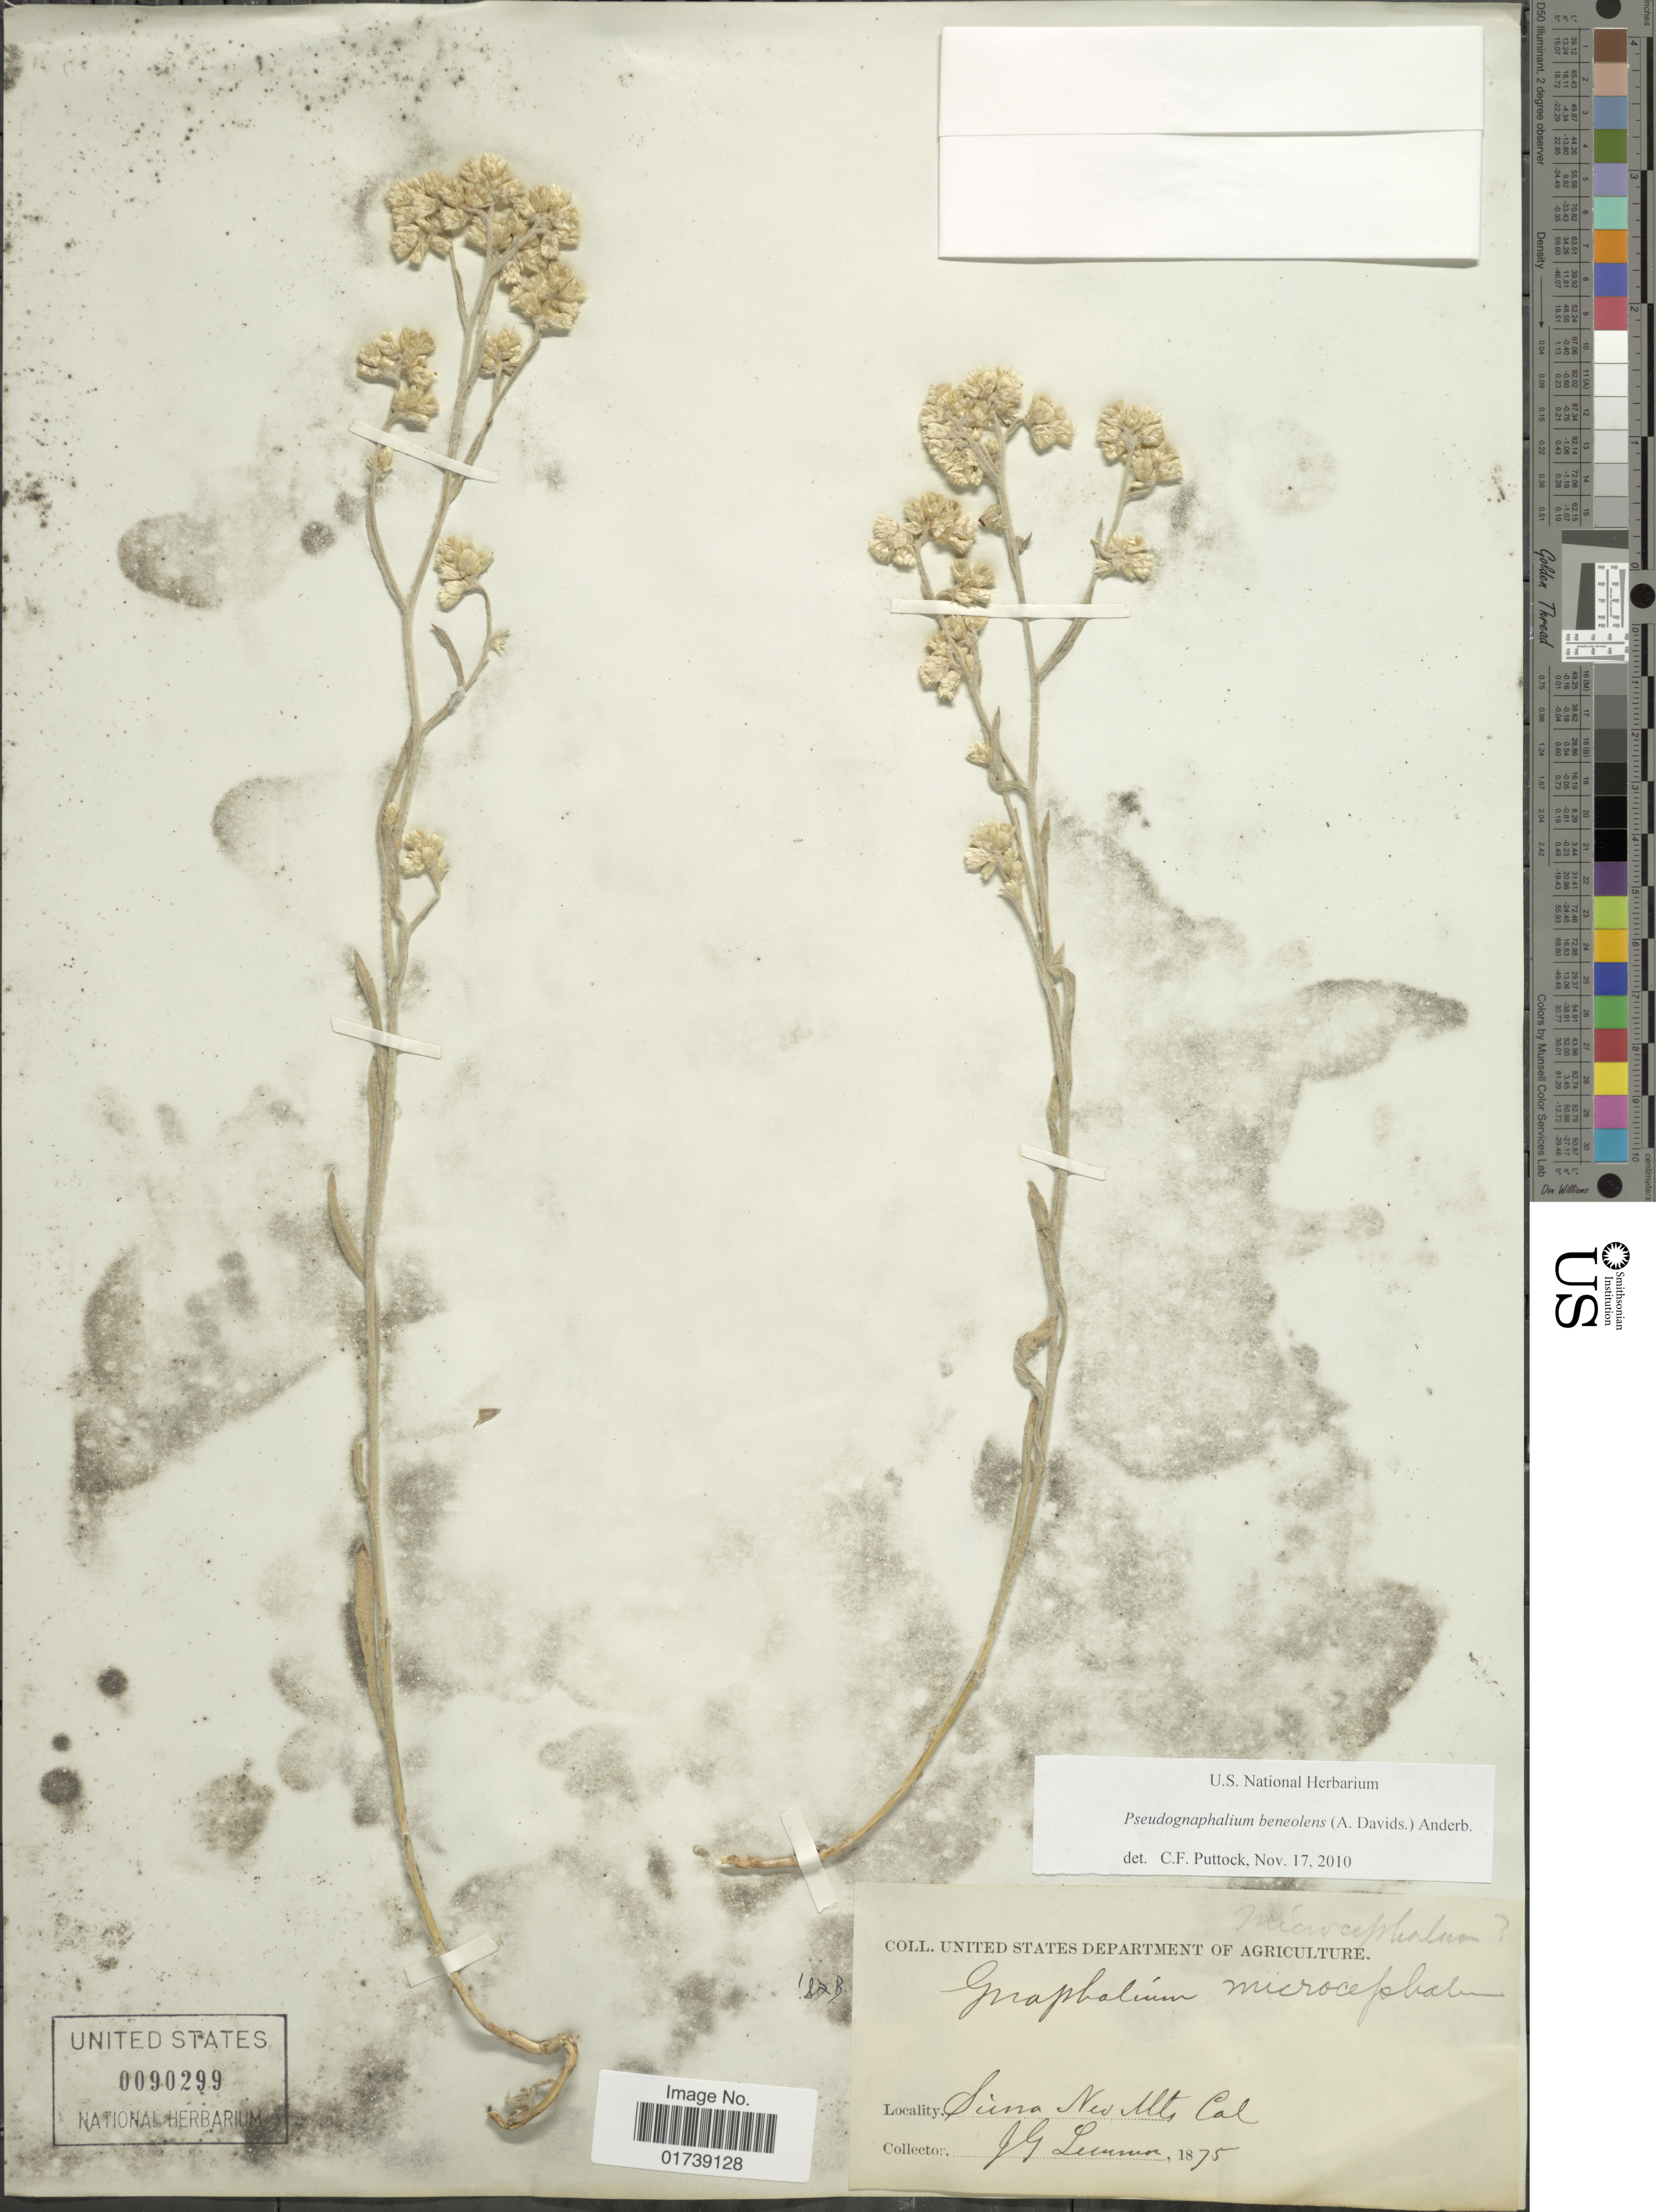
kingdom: Plantae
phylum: Tracheophyta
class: Magnoliopsida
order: Asterales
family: Asteraceae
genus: Pseudognaphalium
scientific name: Pseudognaphalium microcephalum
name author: (Nutt.) Anderb.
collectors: J. Lemmon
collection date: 1875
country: United States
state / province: California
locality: Sierra Nev. Mts.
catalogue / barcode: US 90299